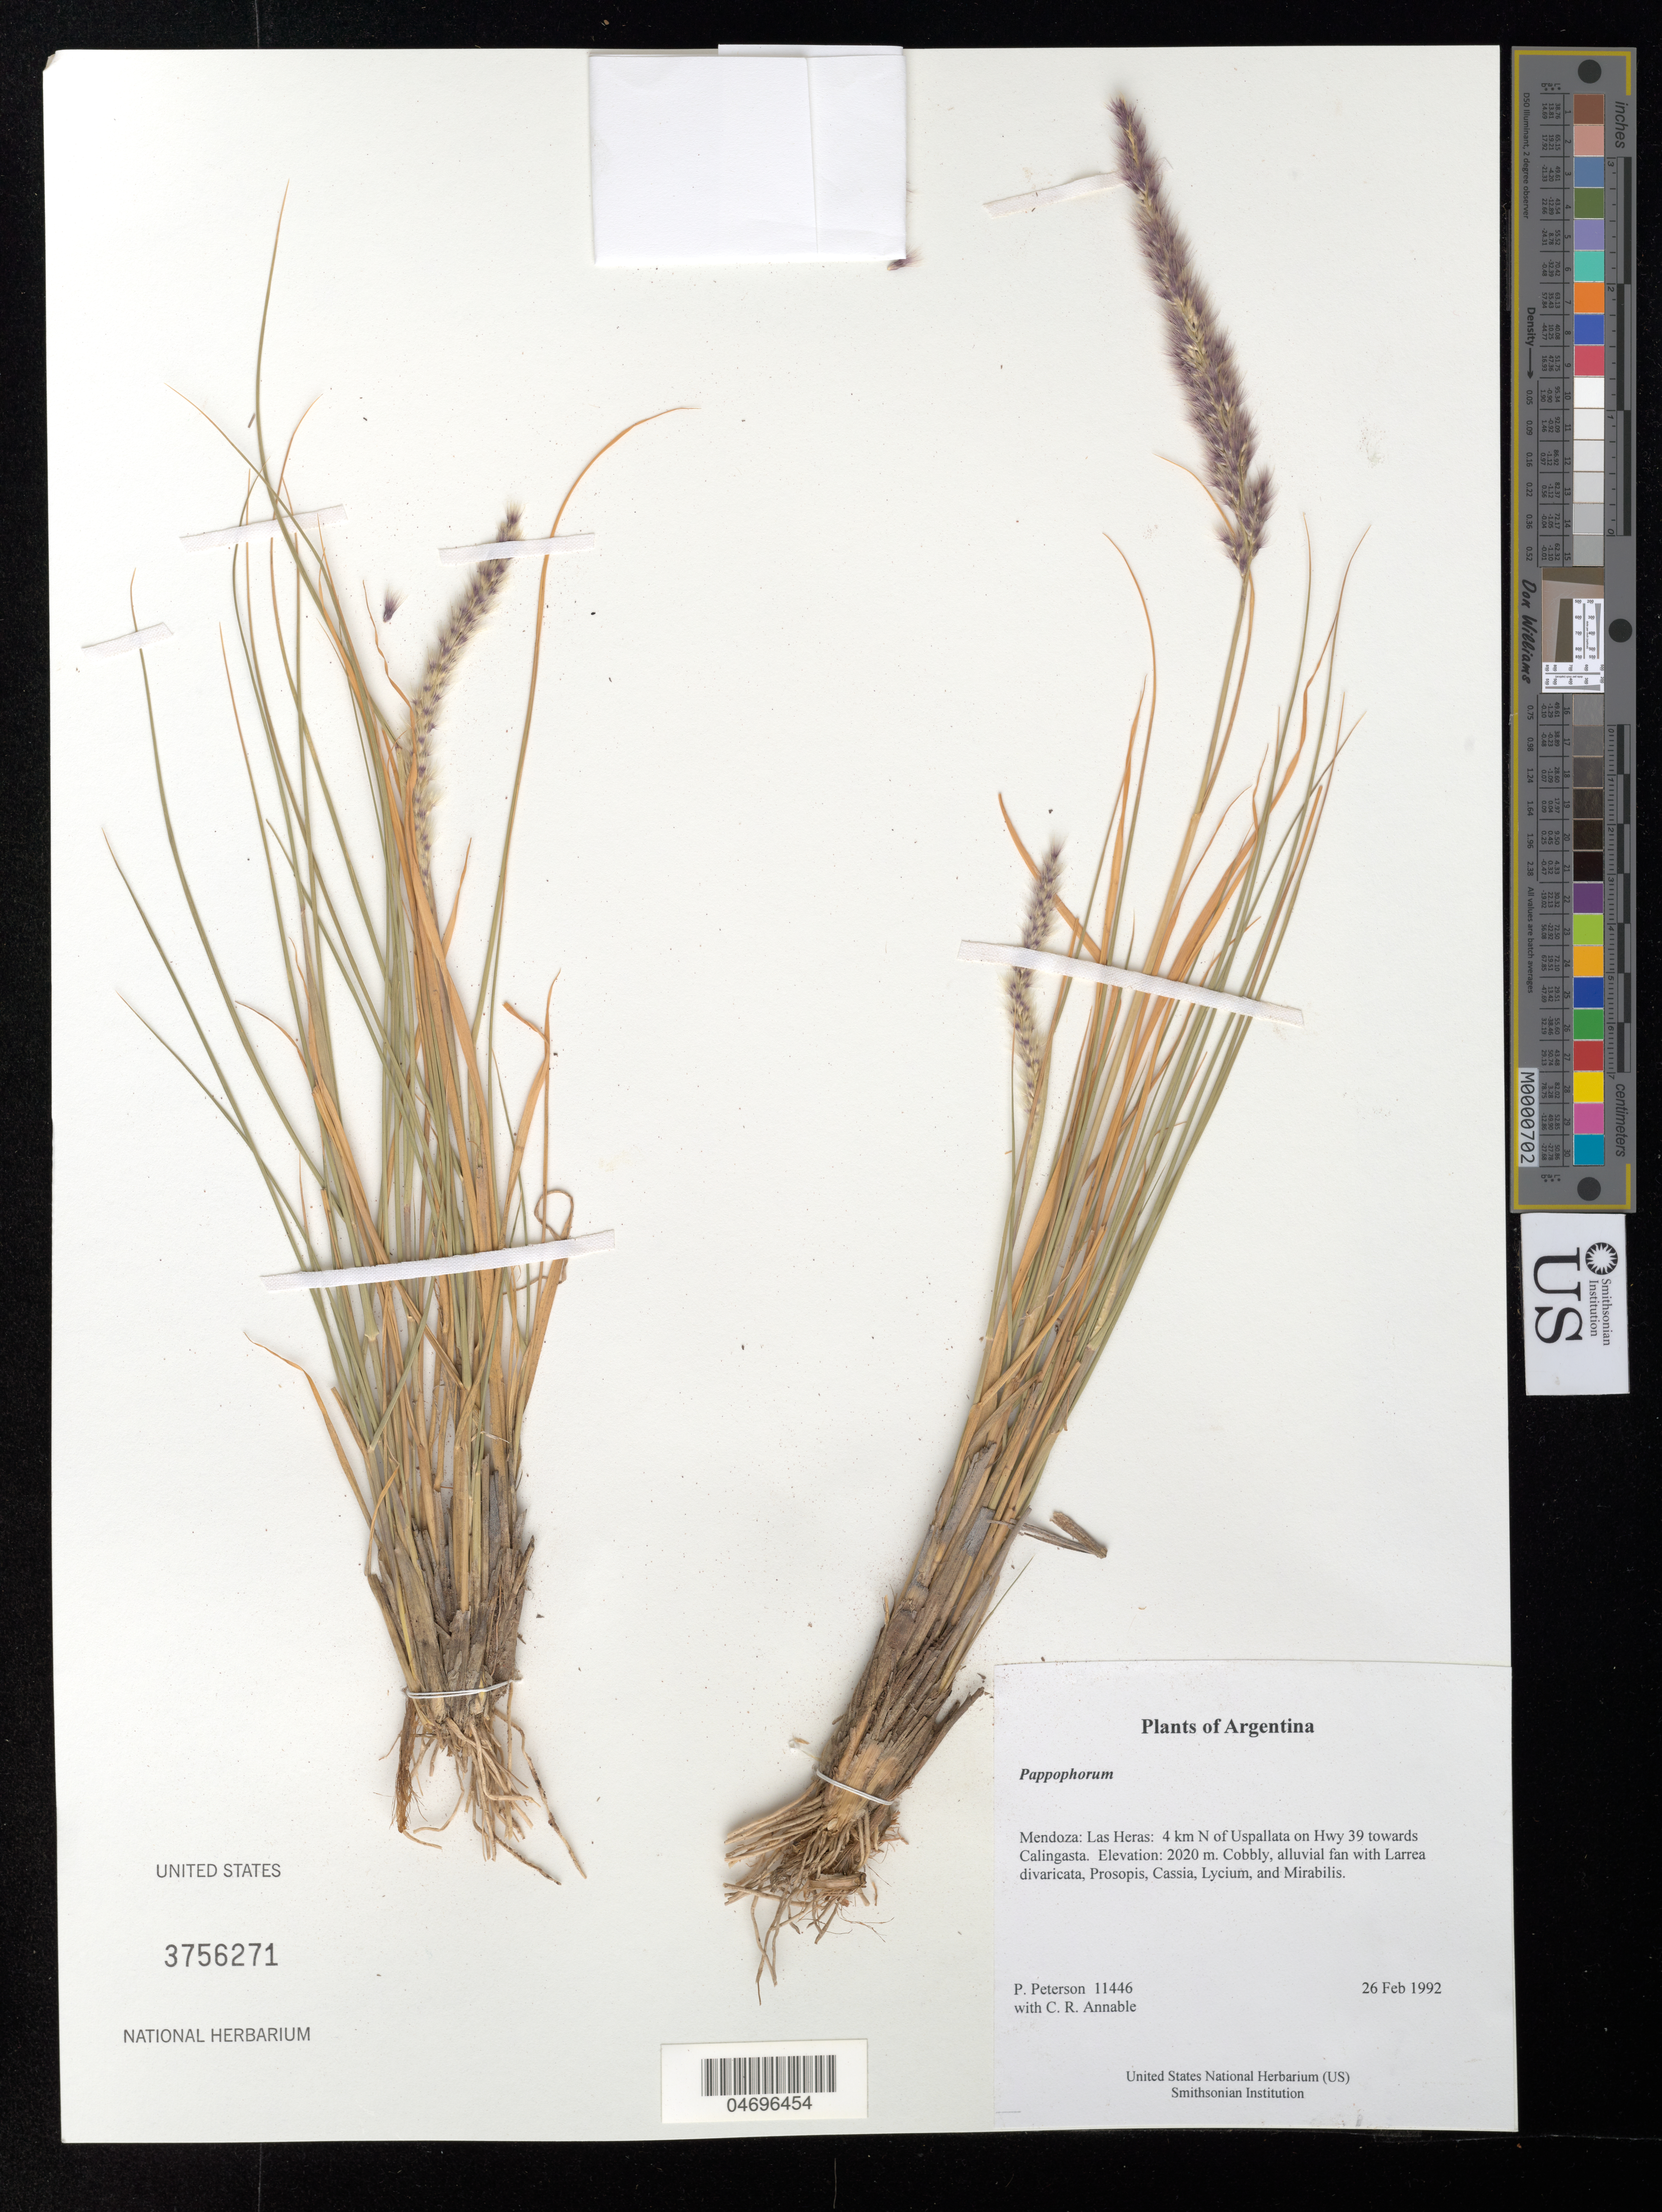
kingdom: Plantae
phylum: Tracheophyta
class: Liliopsida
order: Poales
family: Poaceae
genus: Pappophorum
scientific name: Pappophorum sp.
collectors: P. M. Peterson & C. R. Annable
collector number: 11446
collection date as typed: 26 Feb 1992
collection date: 1992-02-26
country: Argentina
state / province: Mendoza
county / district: Las Heras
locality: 4 km N of Uspallata on Hwy 39 towards Calingasta.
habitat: Cobbly, alluvial fan with Larrea divaricata, Prosopis, Cassia, Lycium, and Mirabilis.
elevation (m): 2020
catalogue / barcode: US 3756271